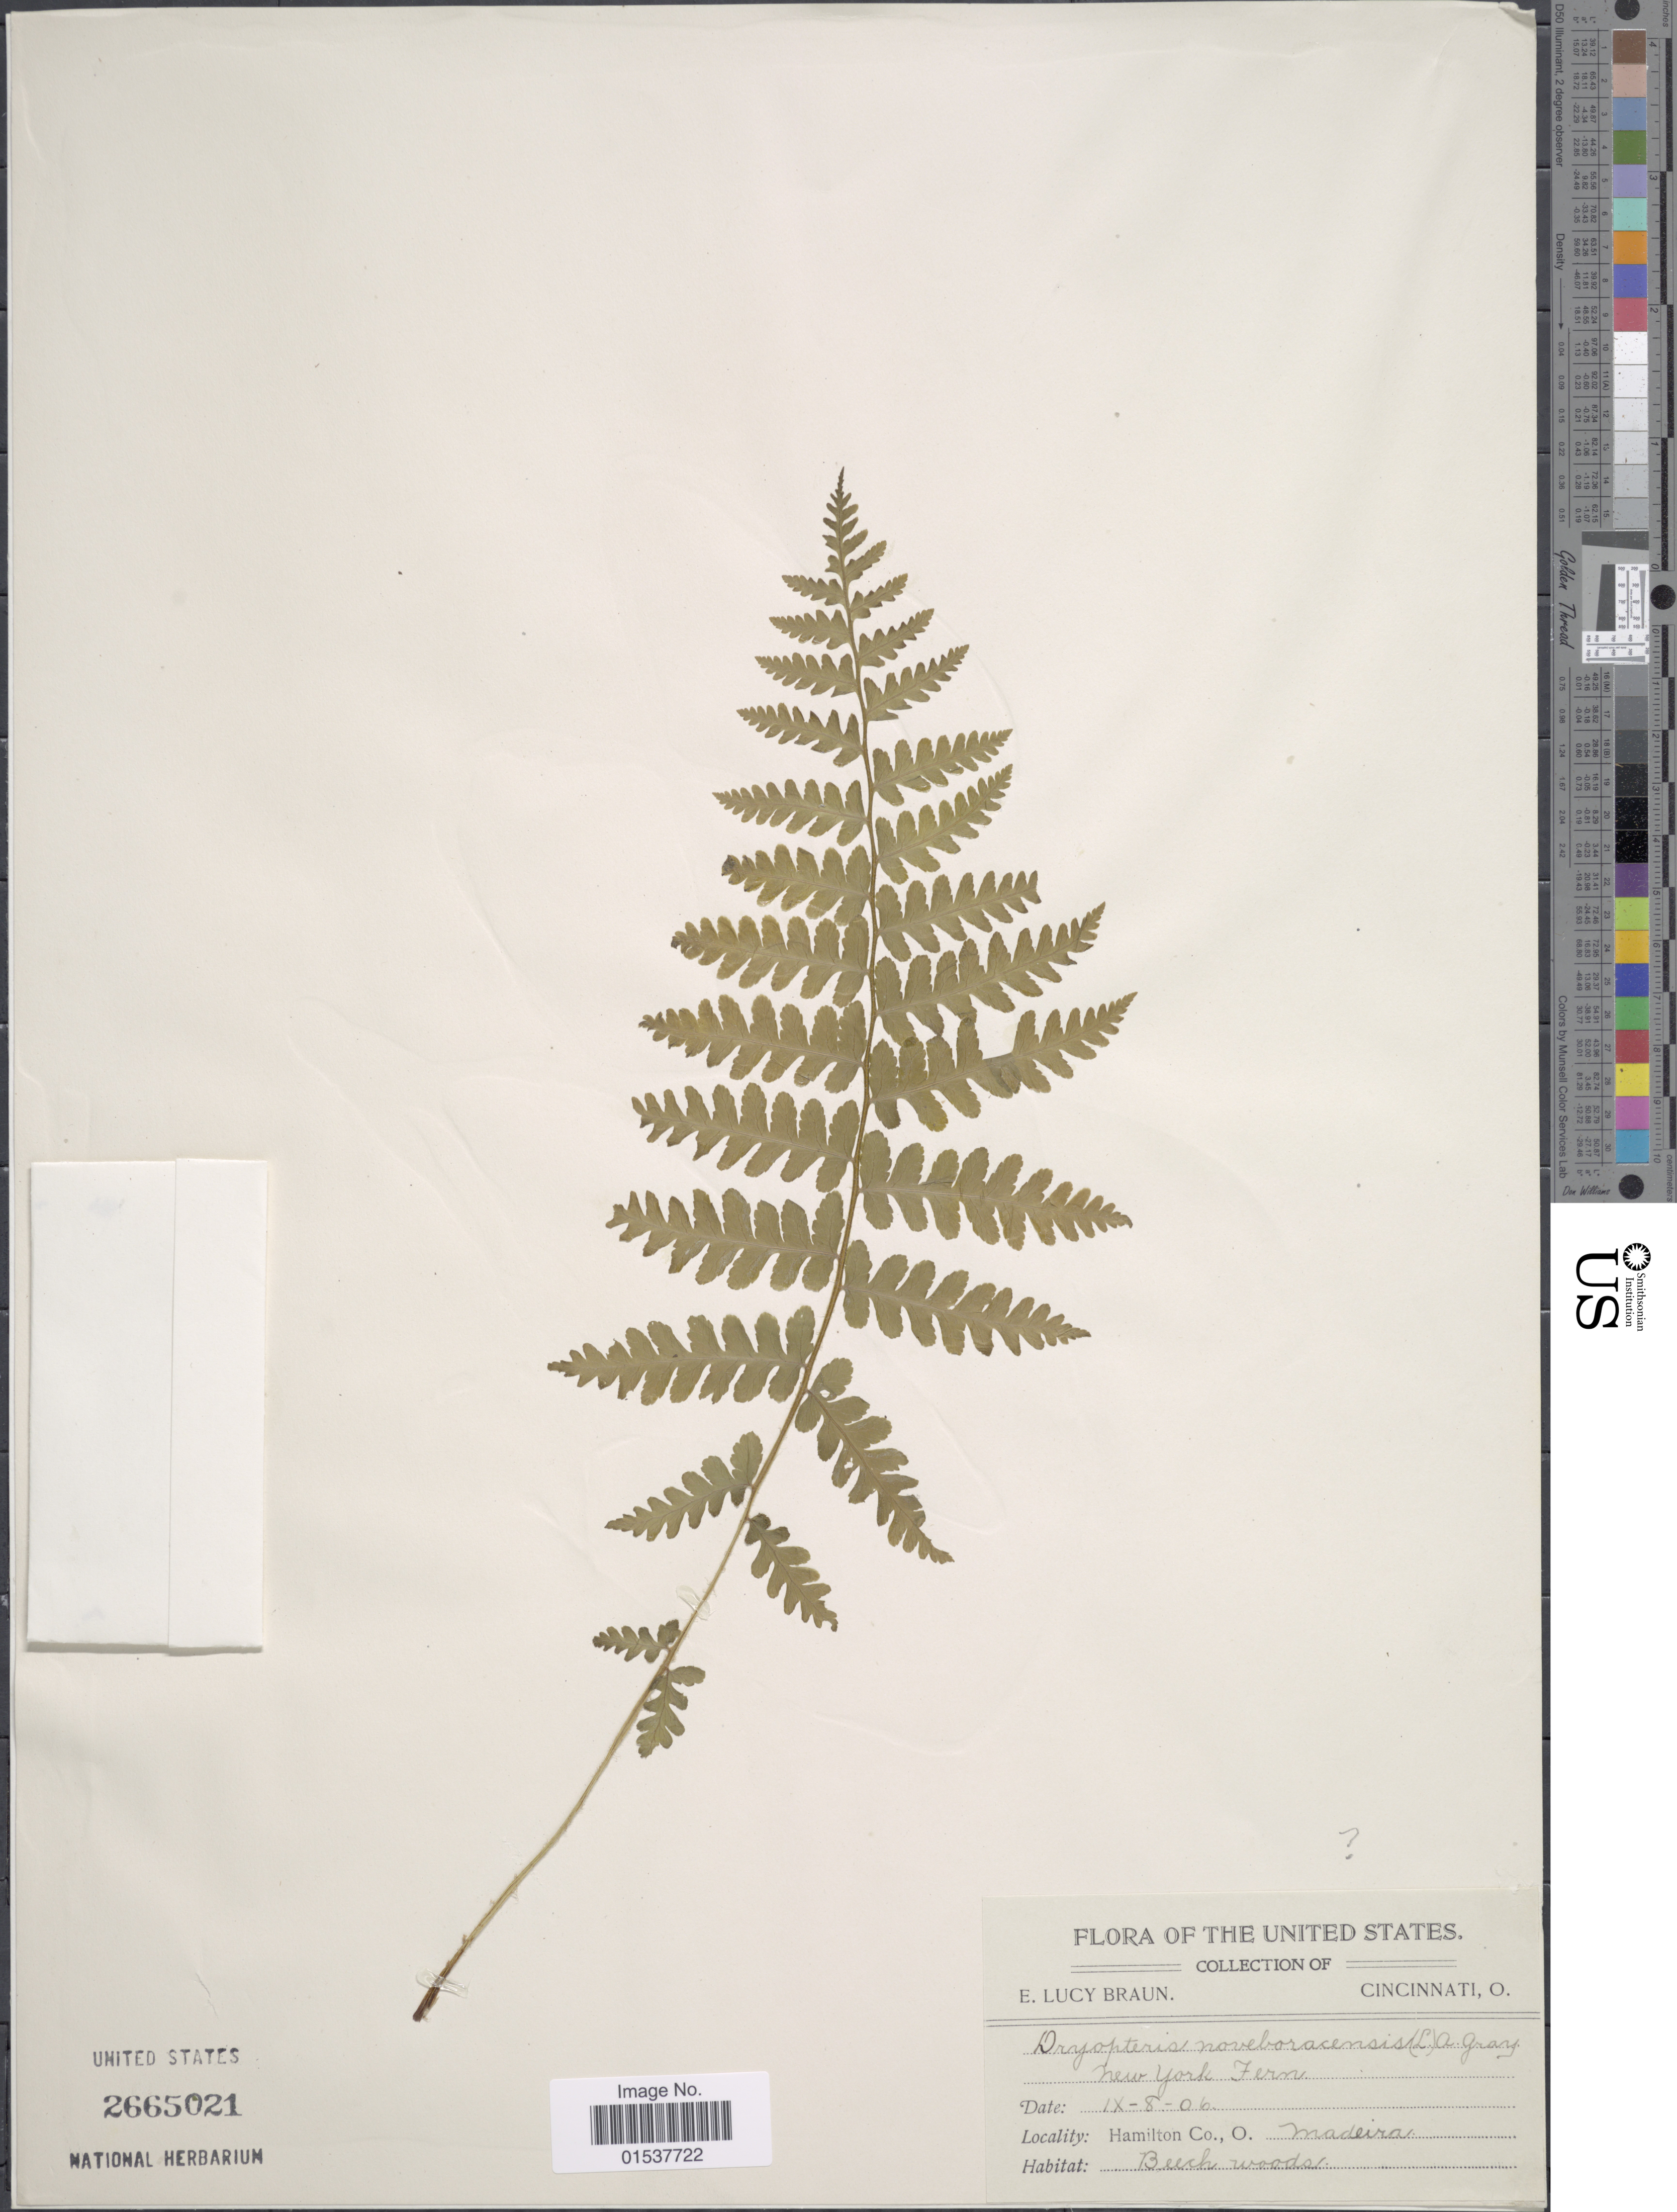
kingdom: Plantae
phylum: Tracheophyta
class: Polypodiopsida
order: Polypodiales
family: Thelypteridaceae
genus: Parathelypteris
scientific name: Parathelypteris noveboracensis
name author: (L.) Ching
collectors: E. L. Braun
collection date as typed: Transcribed d/m/y: 8/9/6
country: United States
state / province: Ohio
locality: Hamilton Co., Madeira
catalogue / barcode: US 2665021